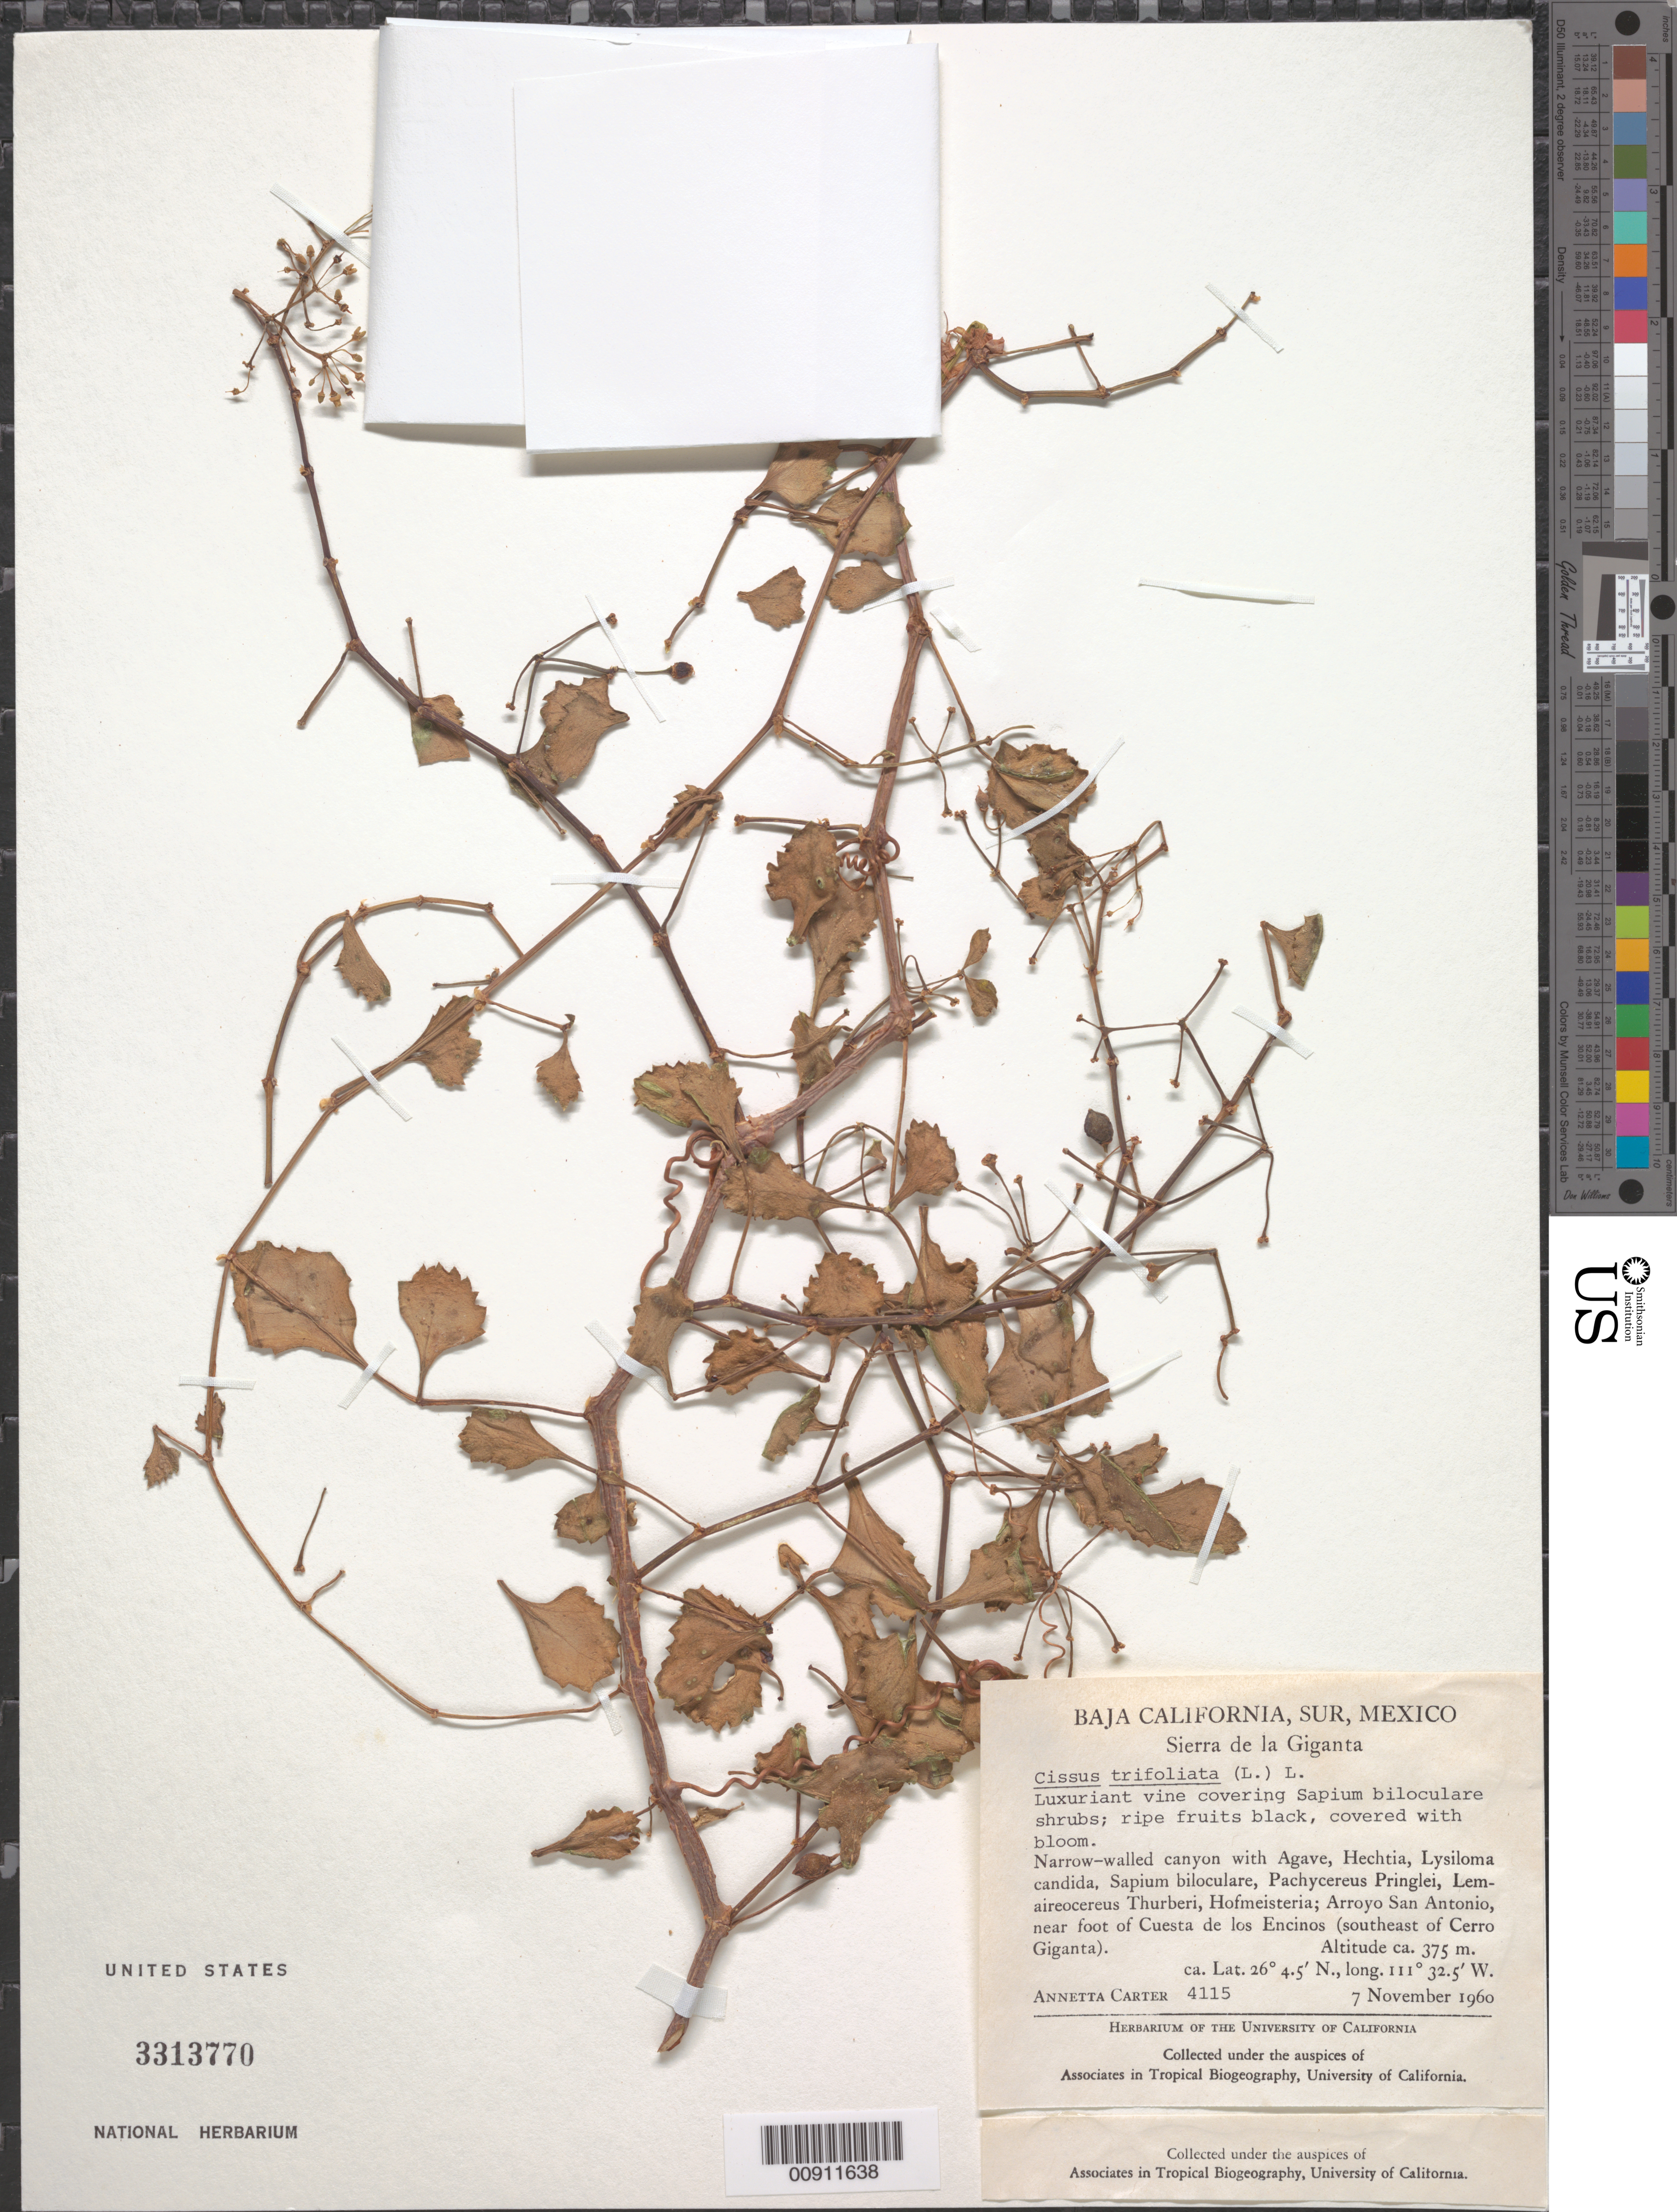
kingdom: Plantae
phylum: Tracheophyta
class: Magnoliopsida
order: Vitales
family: Vitaceae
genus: Cissus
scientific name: Cissus trifoliata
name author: (L.) L.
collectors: A. Carter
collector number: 4115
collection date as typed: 07 Nov 1960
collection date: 1960-11-07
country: Mexico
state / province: Baja California Sur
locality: Baja California Sur. Sierra de la Giganta. Arroyo San Antonio, near foot of Cuesta de los Encinos (southeast of Cerro Giganta).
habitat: Narrow-walled canyon w/ Agave, Hechtia, Lysiloma candida, Sapium biloculare, Pachycereus pringlei, Lemaireocereus thurberi,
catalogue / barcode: US 3313770